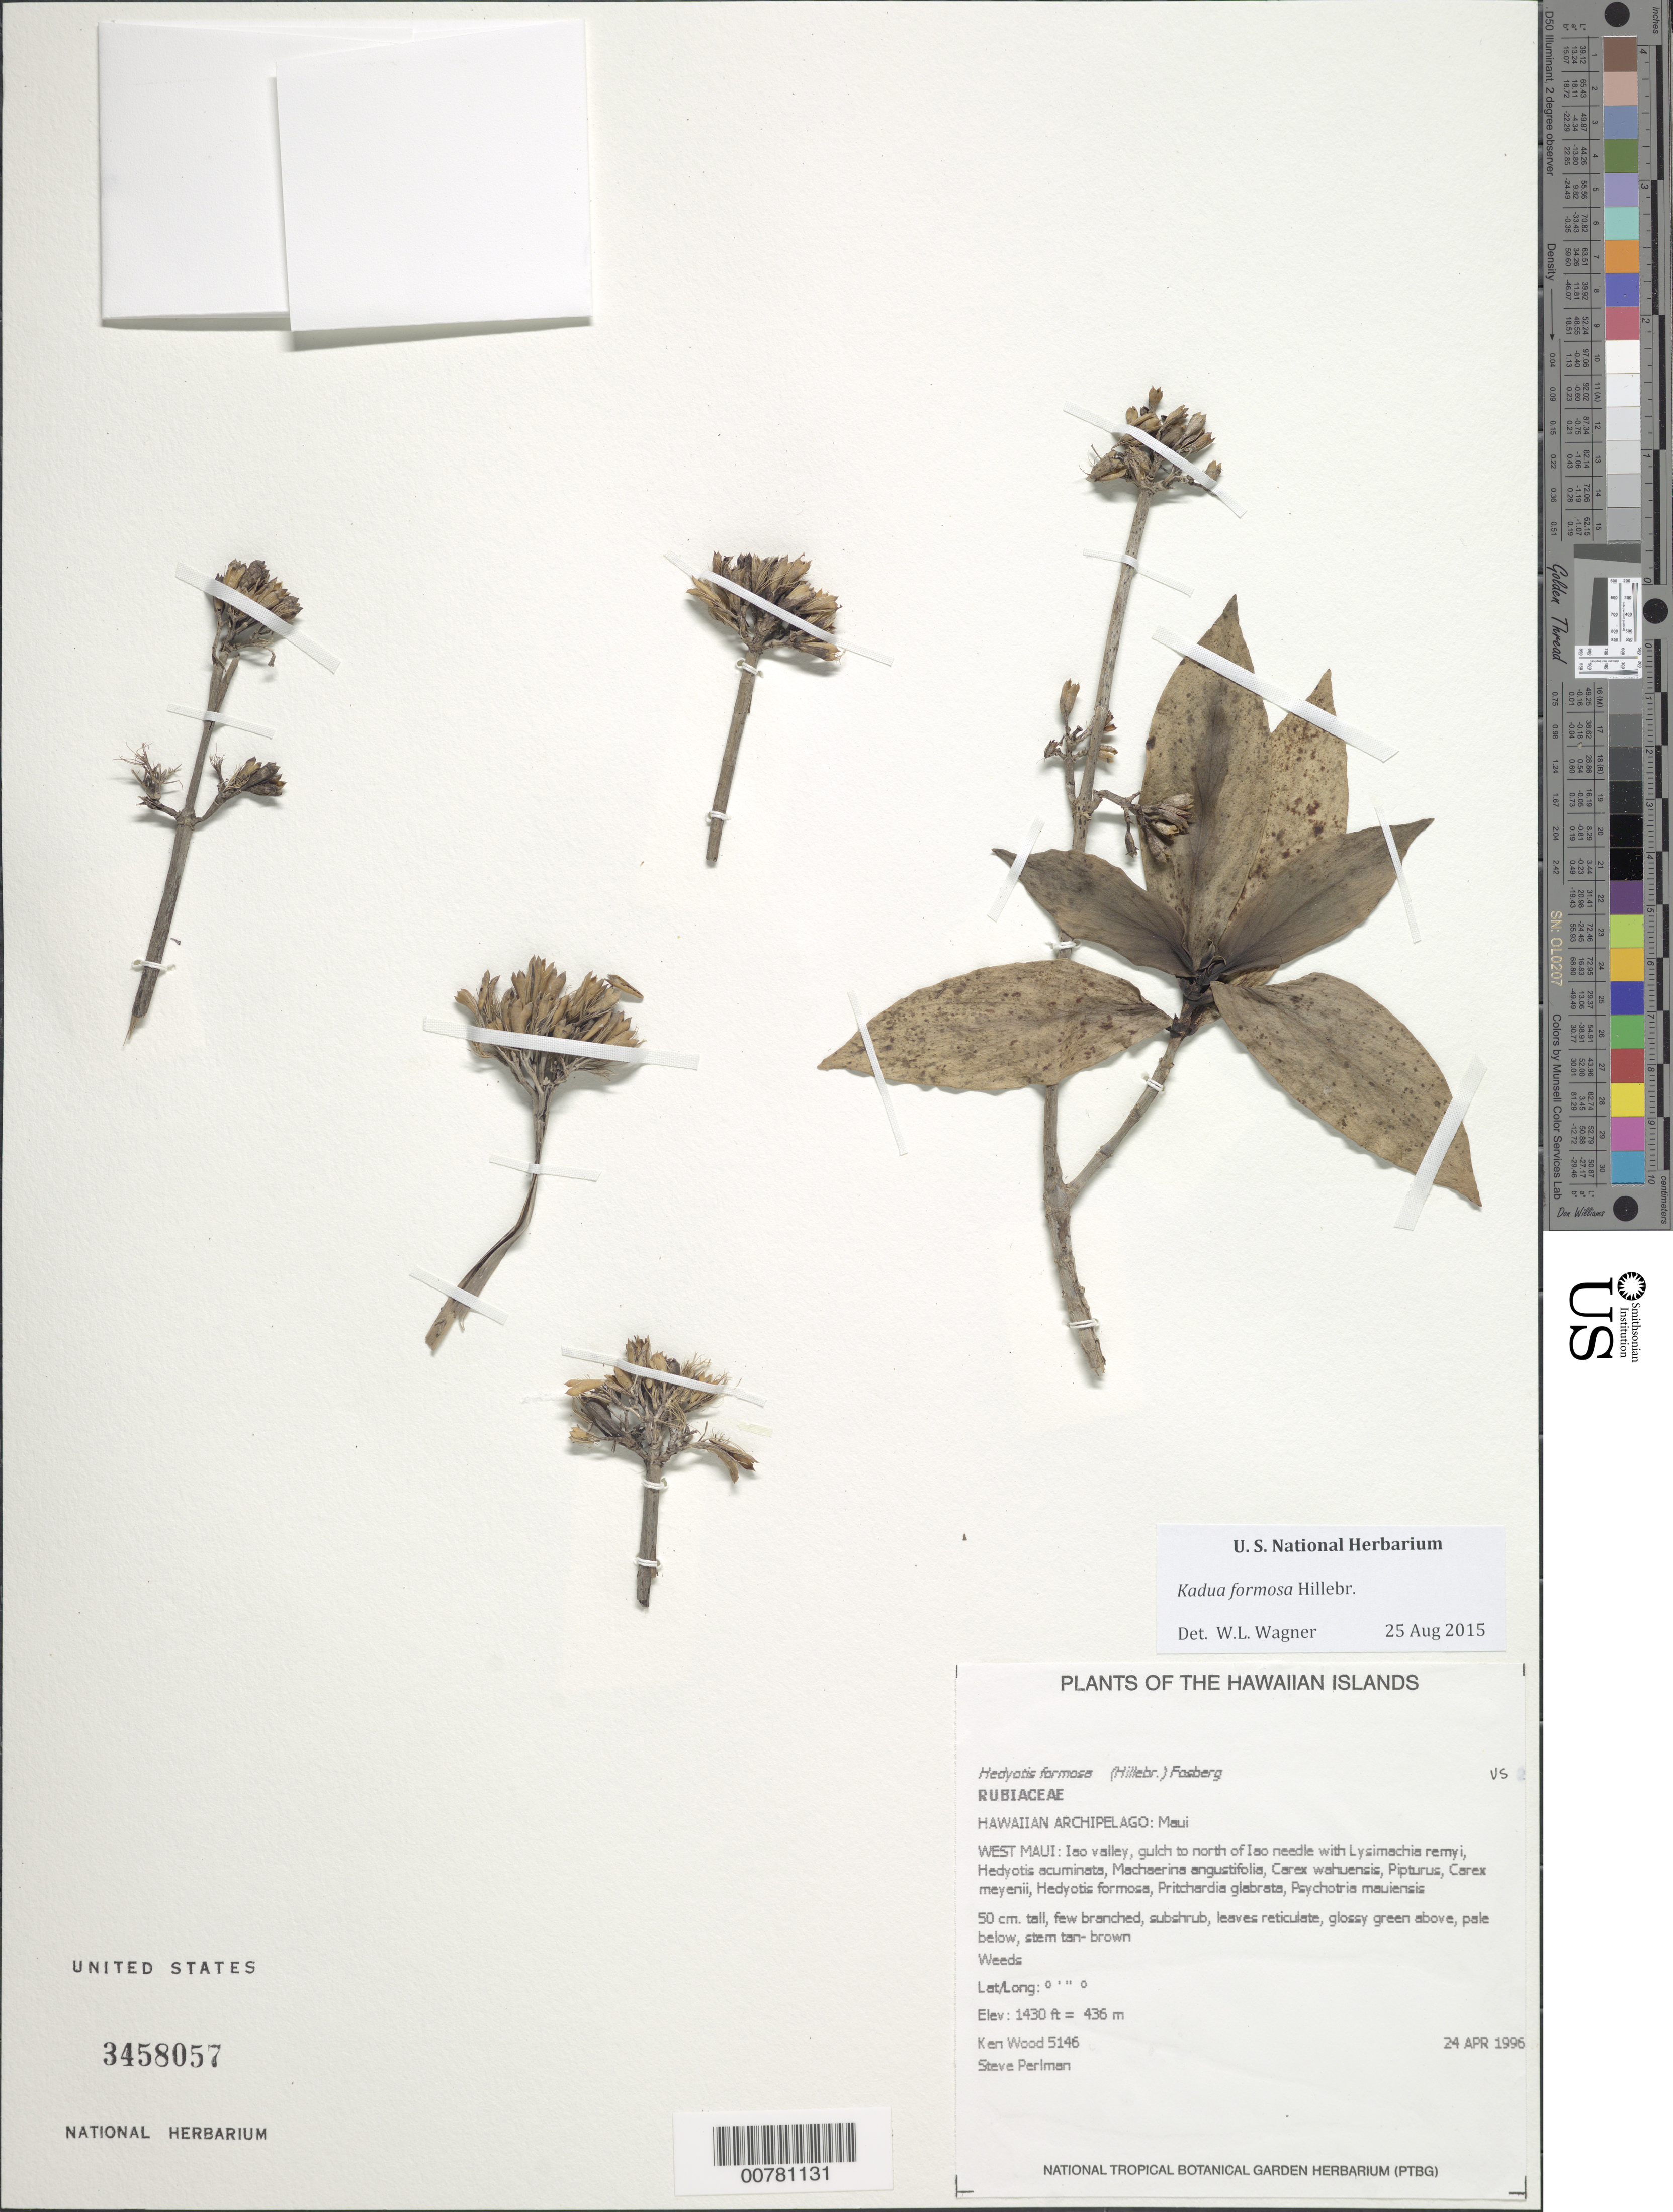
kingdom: Plantae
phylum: Tracheophyta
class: Magnoliopsida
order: Gentianales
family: Rubiaceae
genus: Kadua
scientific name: Kadua formosa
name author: Hillebr.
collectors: K. R. Wood & S. P. Perlman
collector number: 5146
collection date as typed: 24 Apr 1996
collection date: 1996-04-24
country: United States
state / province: Hawaii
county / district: Maui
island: Maui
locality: W Maui, Iao valley, gulch to north of Iao needle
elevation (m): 436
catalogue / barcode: US 3458057